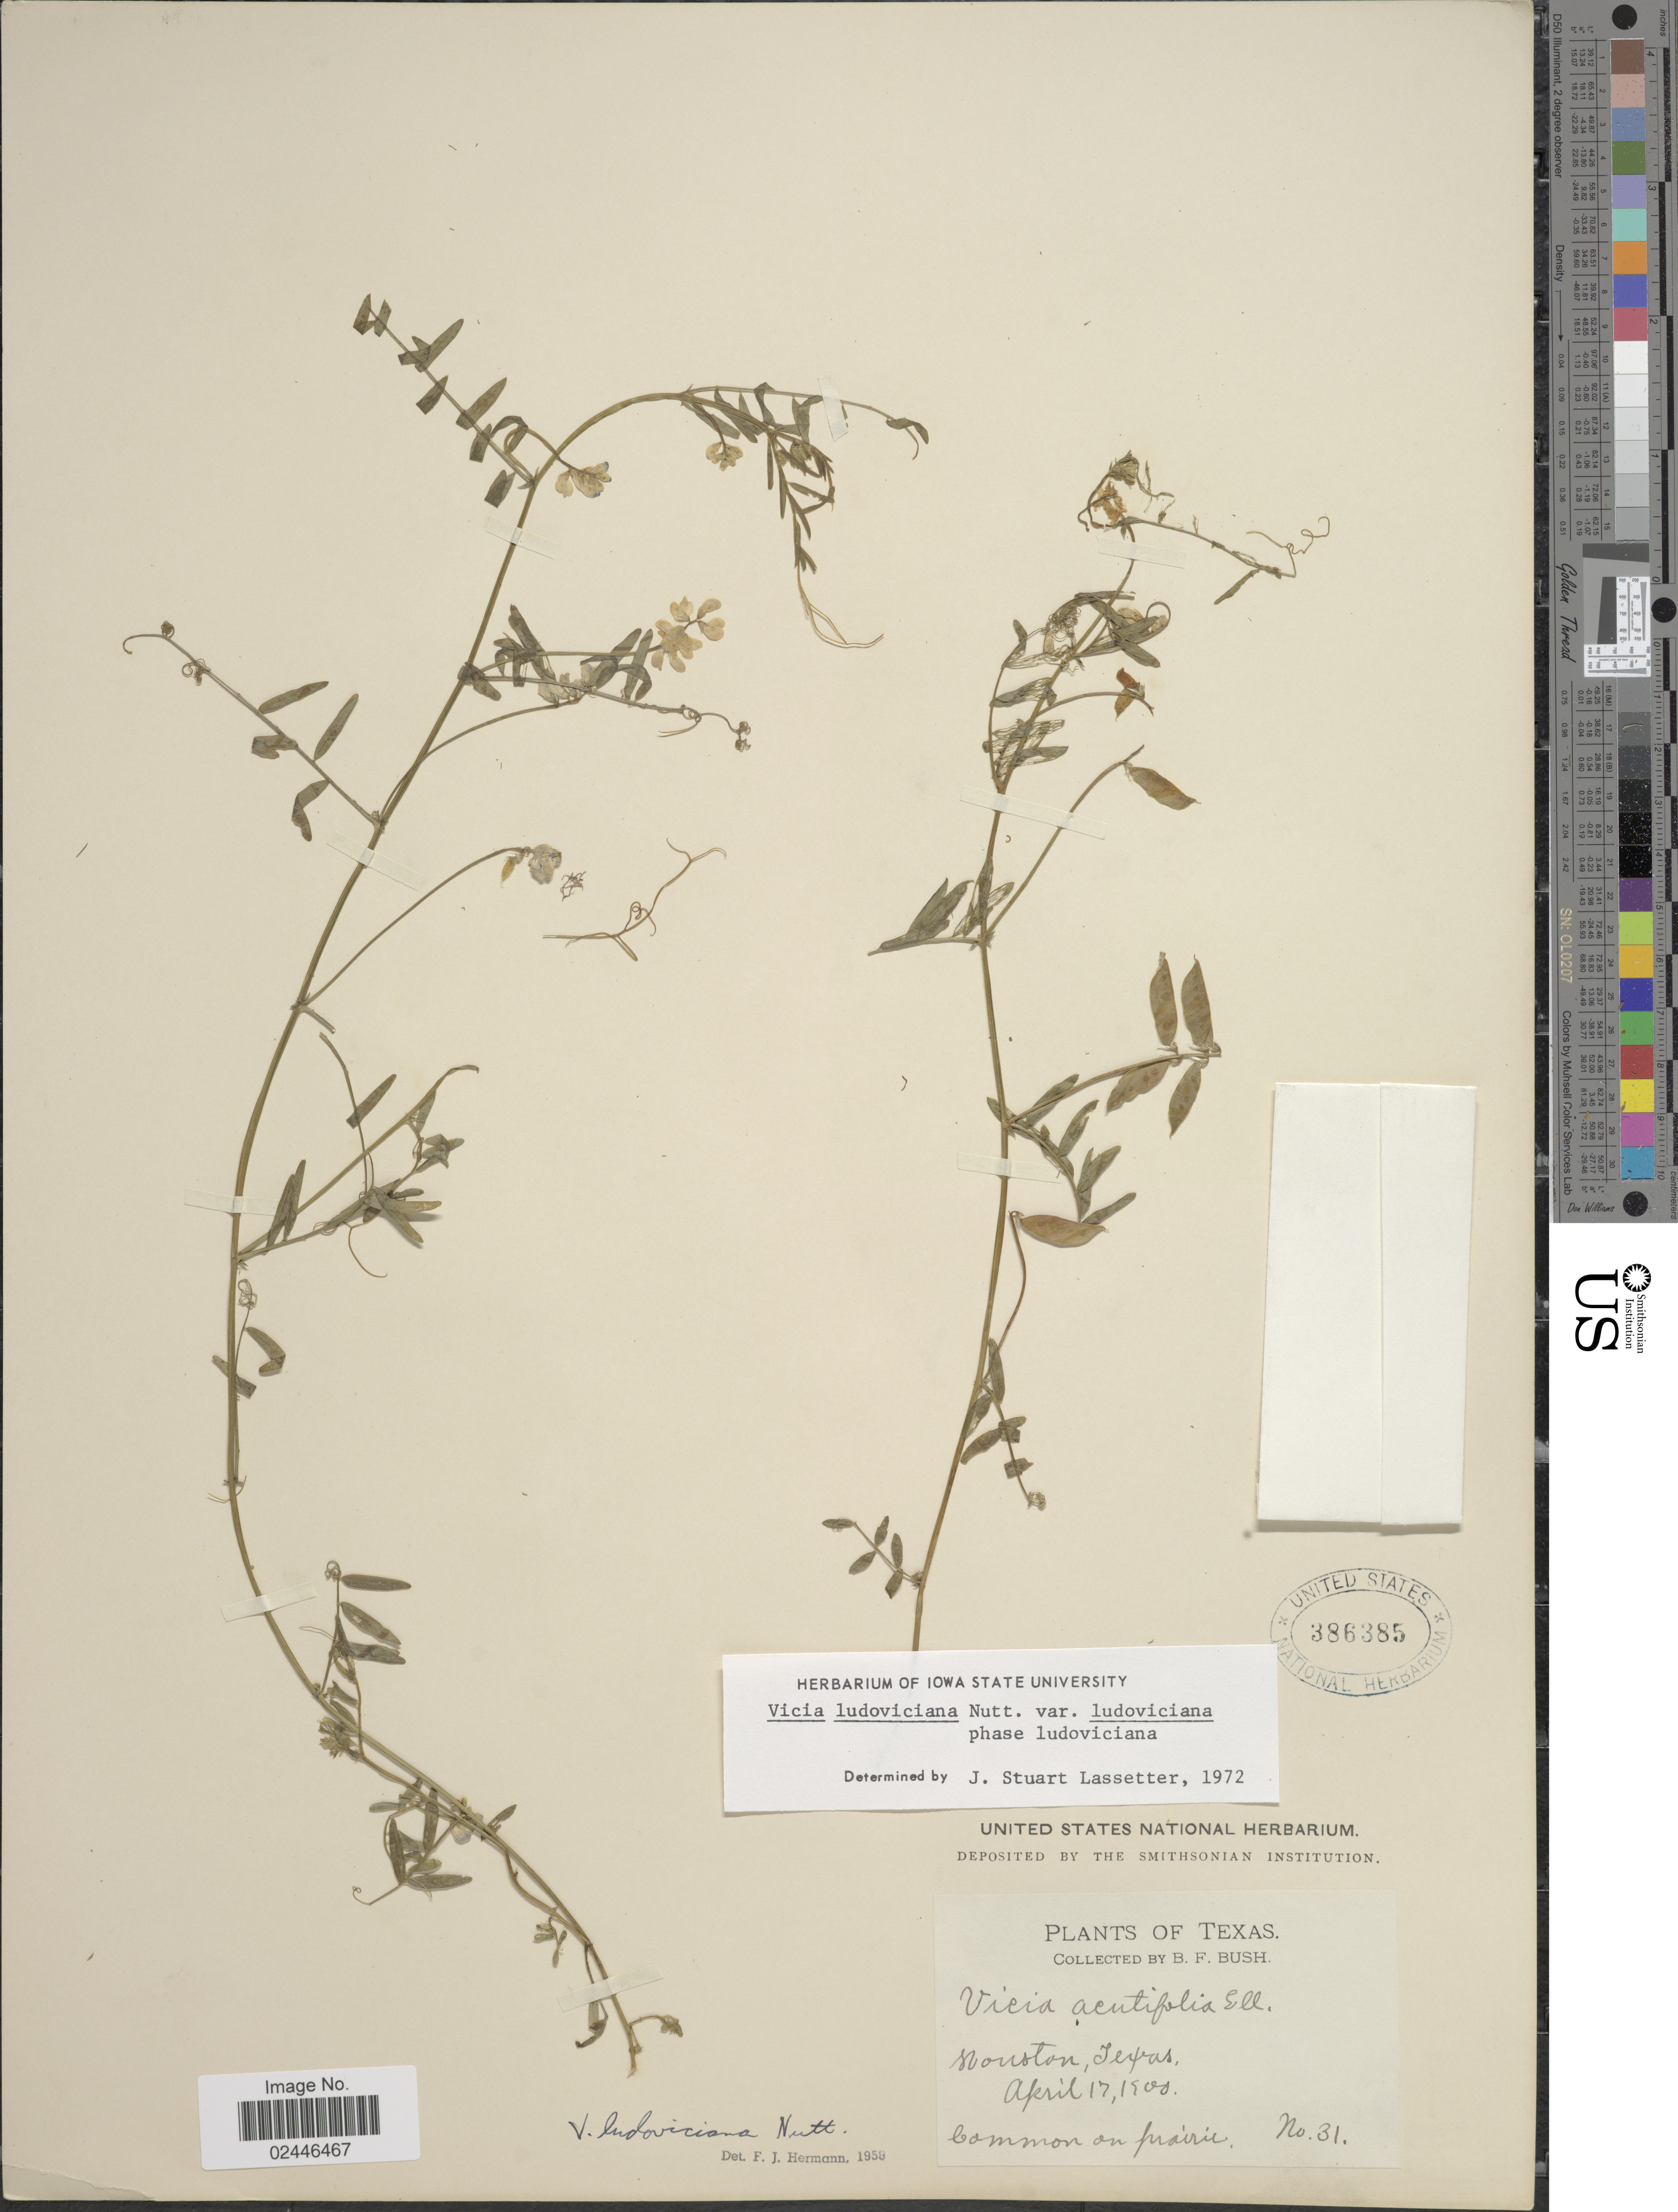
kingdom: Plantae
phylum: Tracheophyta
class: Magnoliopsida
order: Fabales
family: Fabaceae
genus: Vicia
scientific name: Vicia ludoviciana var. ludoviciana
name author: Nutt. ex Torr. & A. Gray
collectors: B. F. Bush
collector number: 31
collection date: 1900-04-17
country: United States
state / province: Texas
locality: Houston, Common on prairie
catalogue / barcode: US 386385